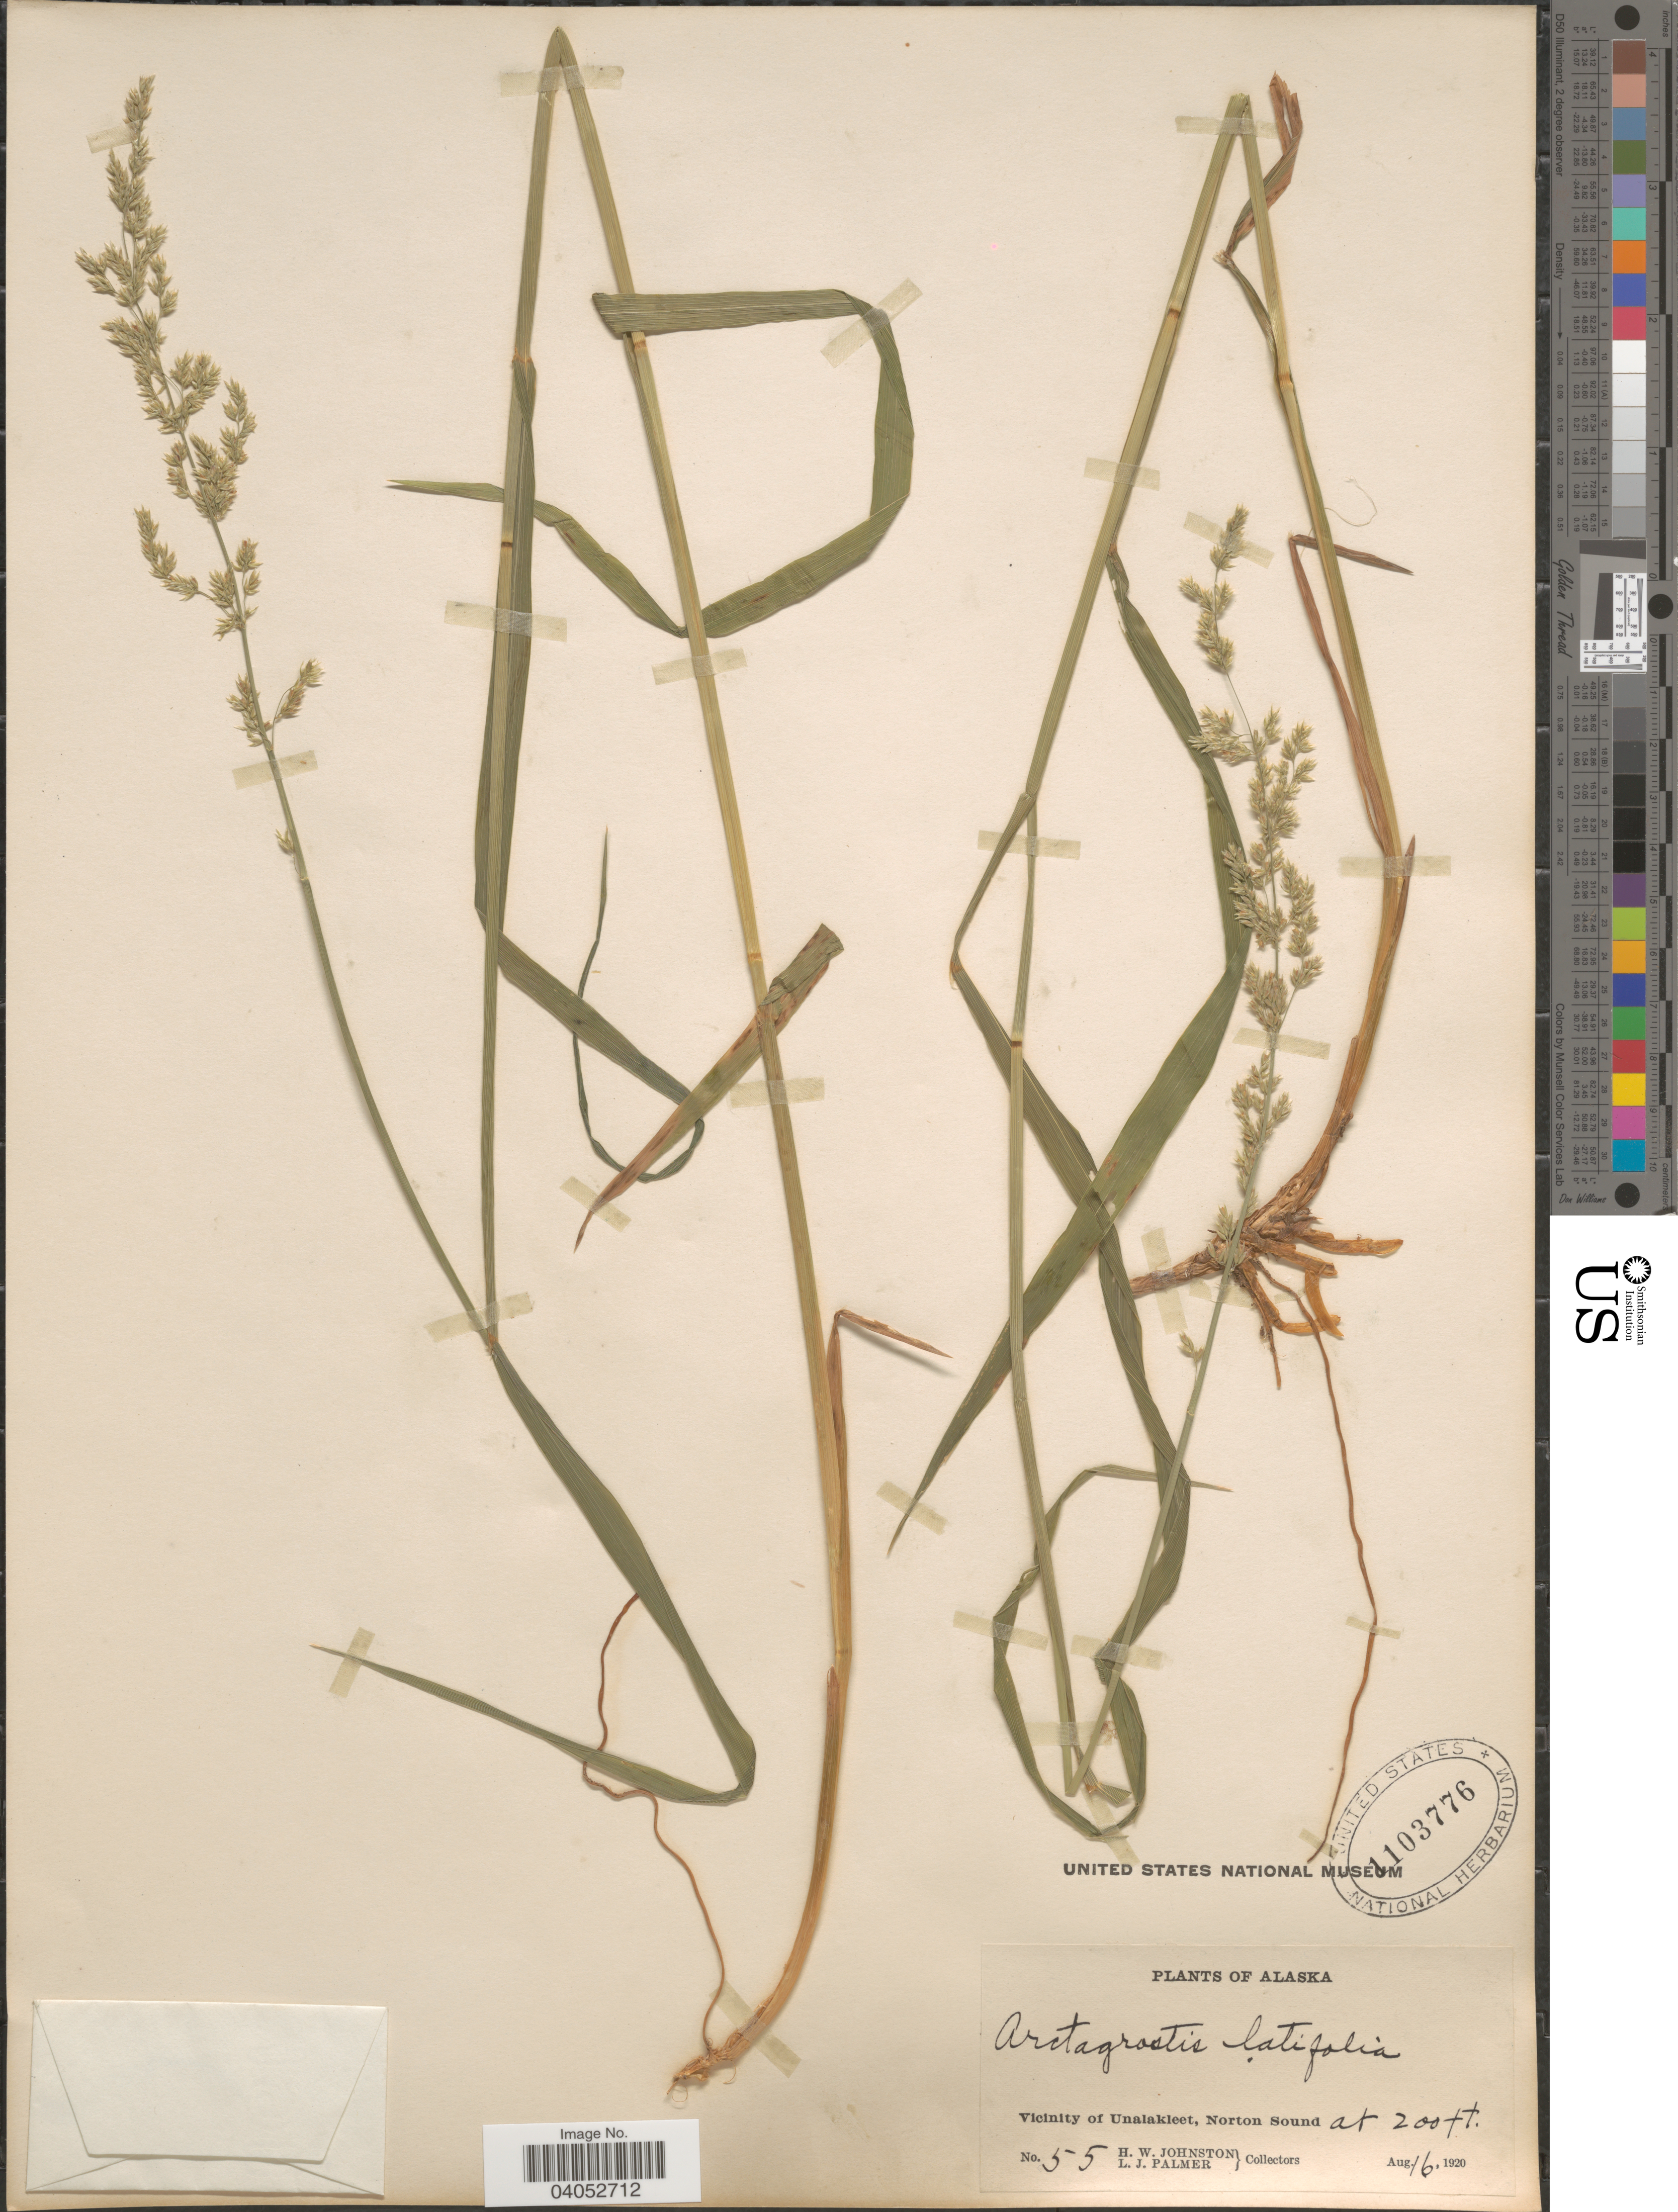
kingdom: Plantae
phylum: Tracheophyta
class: Liliopsida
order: Poales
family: Poaceae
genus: Arctagrostis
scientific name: Arctagrostis latifolia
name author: (R. Br.) Griseb.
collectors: H. W. Johnston & L. J. Palmer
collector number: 55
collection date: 1920-08-16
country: United States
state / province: Alaska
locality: Vicinity of Unalakleet, Norton Sound.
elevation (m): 61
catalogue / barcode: US 1103776